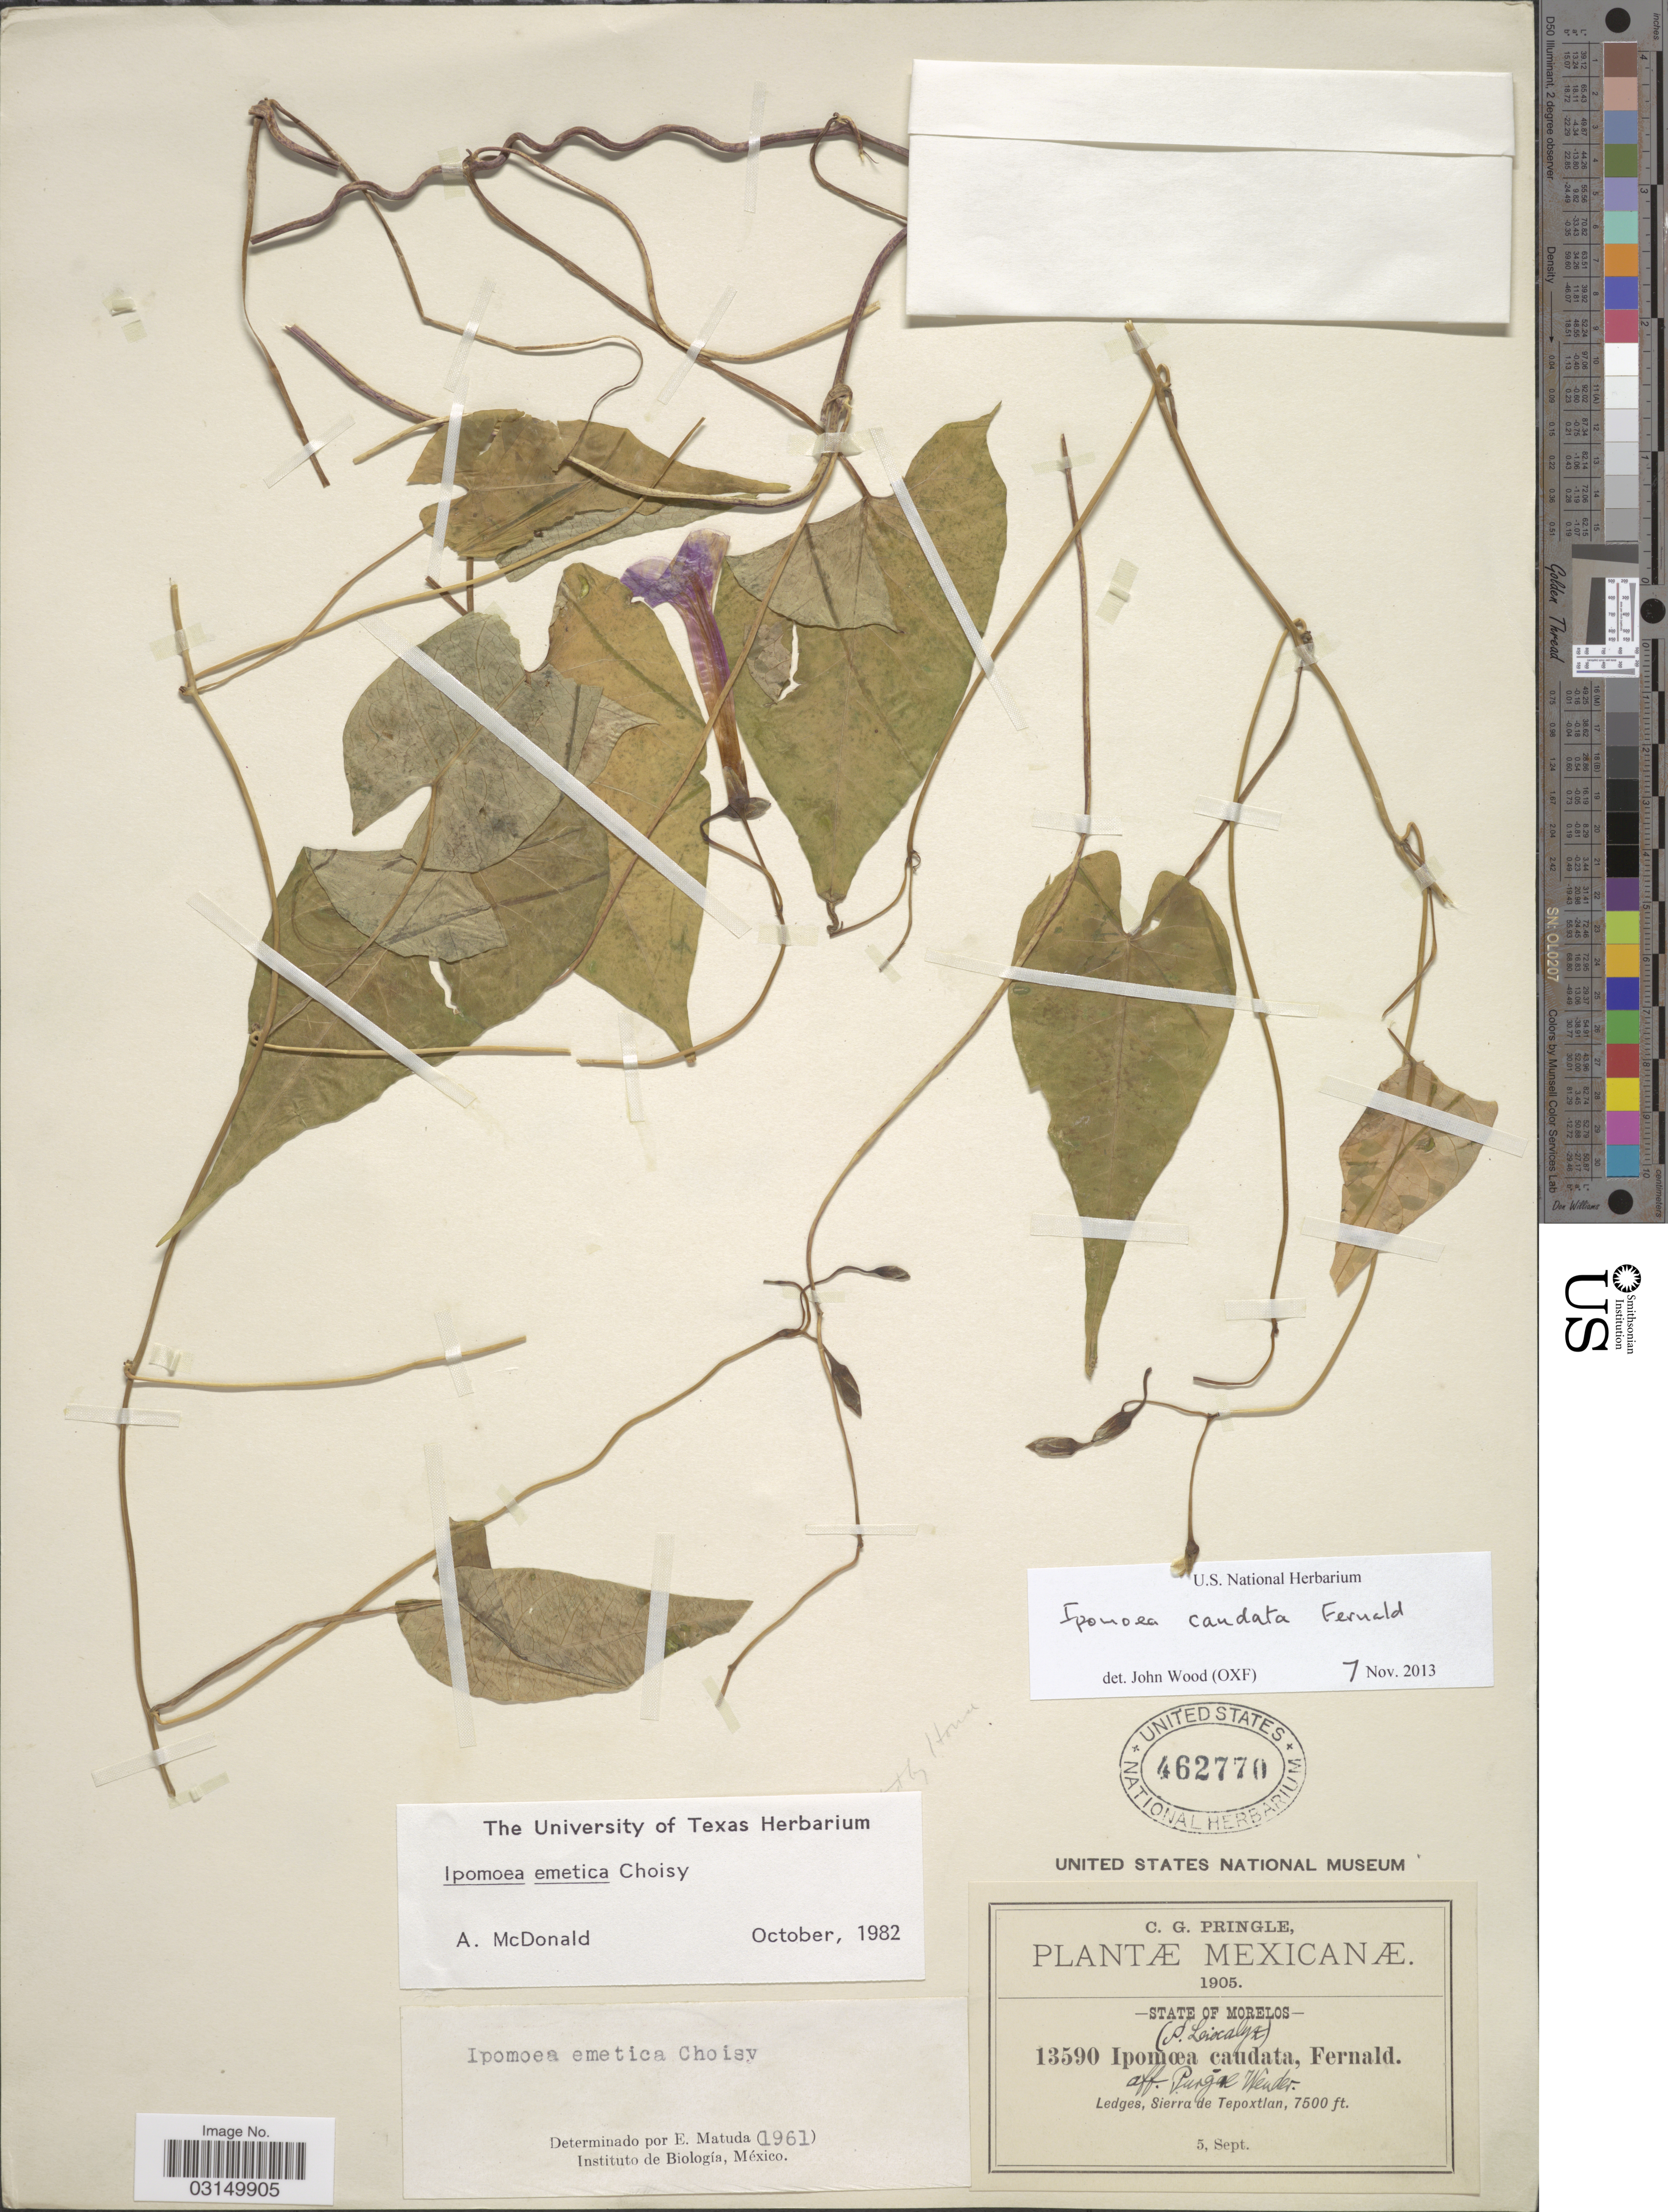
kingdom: Plantae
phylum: Tracheophyta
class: Magnoliopsida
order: Solanales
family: Convolvulaceae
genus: Ipomoea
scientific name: Ipomoea caudata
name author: Fernald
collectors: C. G. Pringle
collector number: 13590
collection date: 1905-09-05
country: Mexico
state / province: Morelos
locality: Ledges, Sierra de Tepoxtlan.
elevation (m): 2286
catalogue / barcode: US 462770